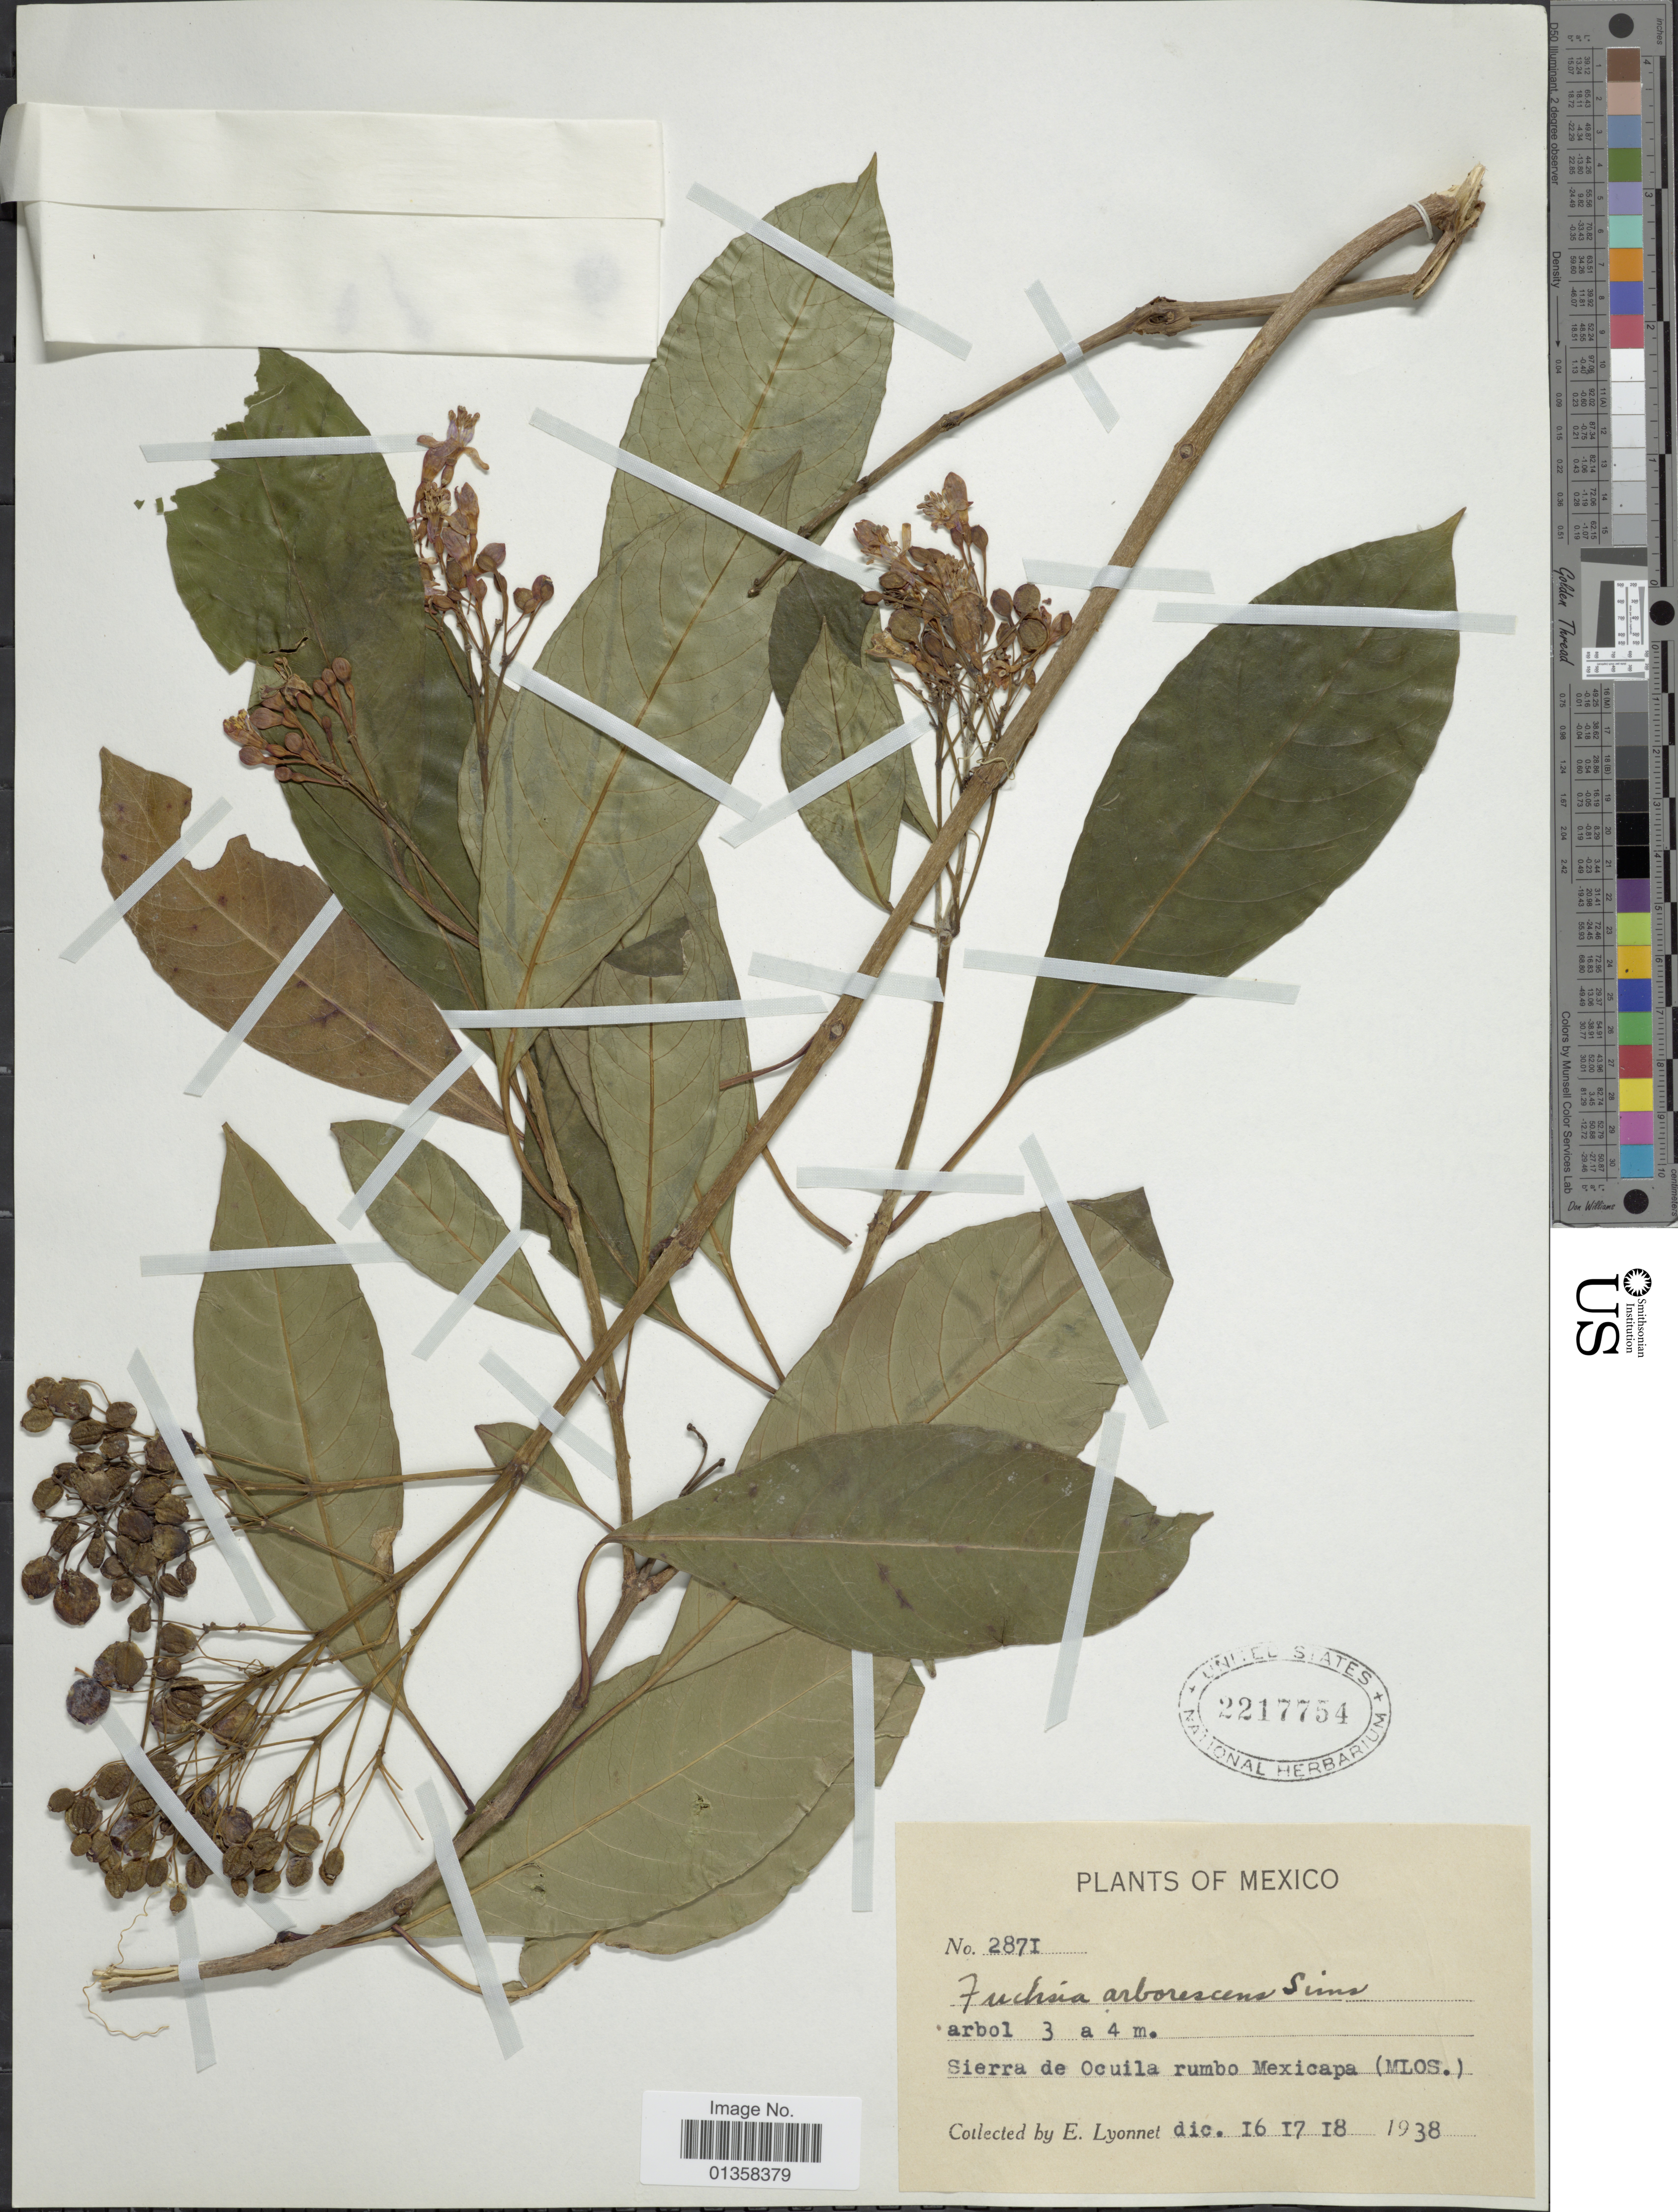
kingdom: Plantae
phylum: Tracheophyta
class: Magnoliopsida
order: Myrtales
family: Onagraceae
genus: Fuchsia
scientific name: Fuchsia arborescens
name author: Sims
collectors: E. Lyonnet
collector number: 2871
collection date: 1938-12-16/1938-12-18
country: Mexico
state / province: México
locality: Sierra de Ocuila rumbo Mexicapa (MLOS.)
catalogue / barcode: US 2217754